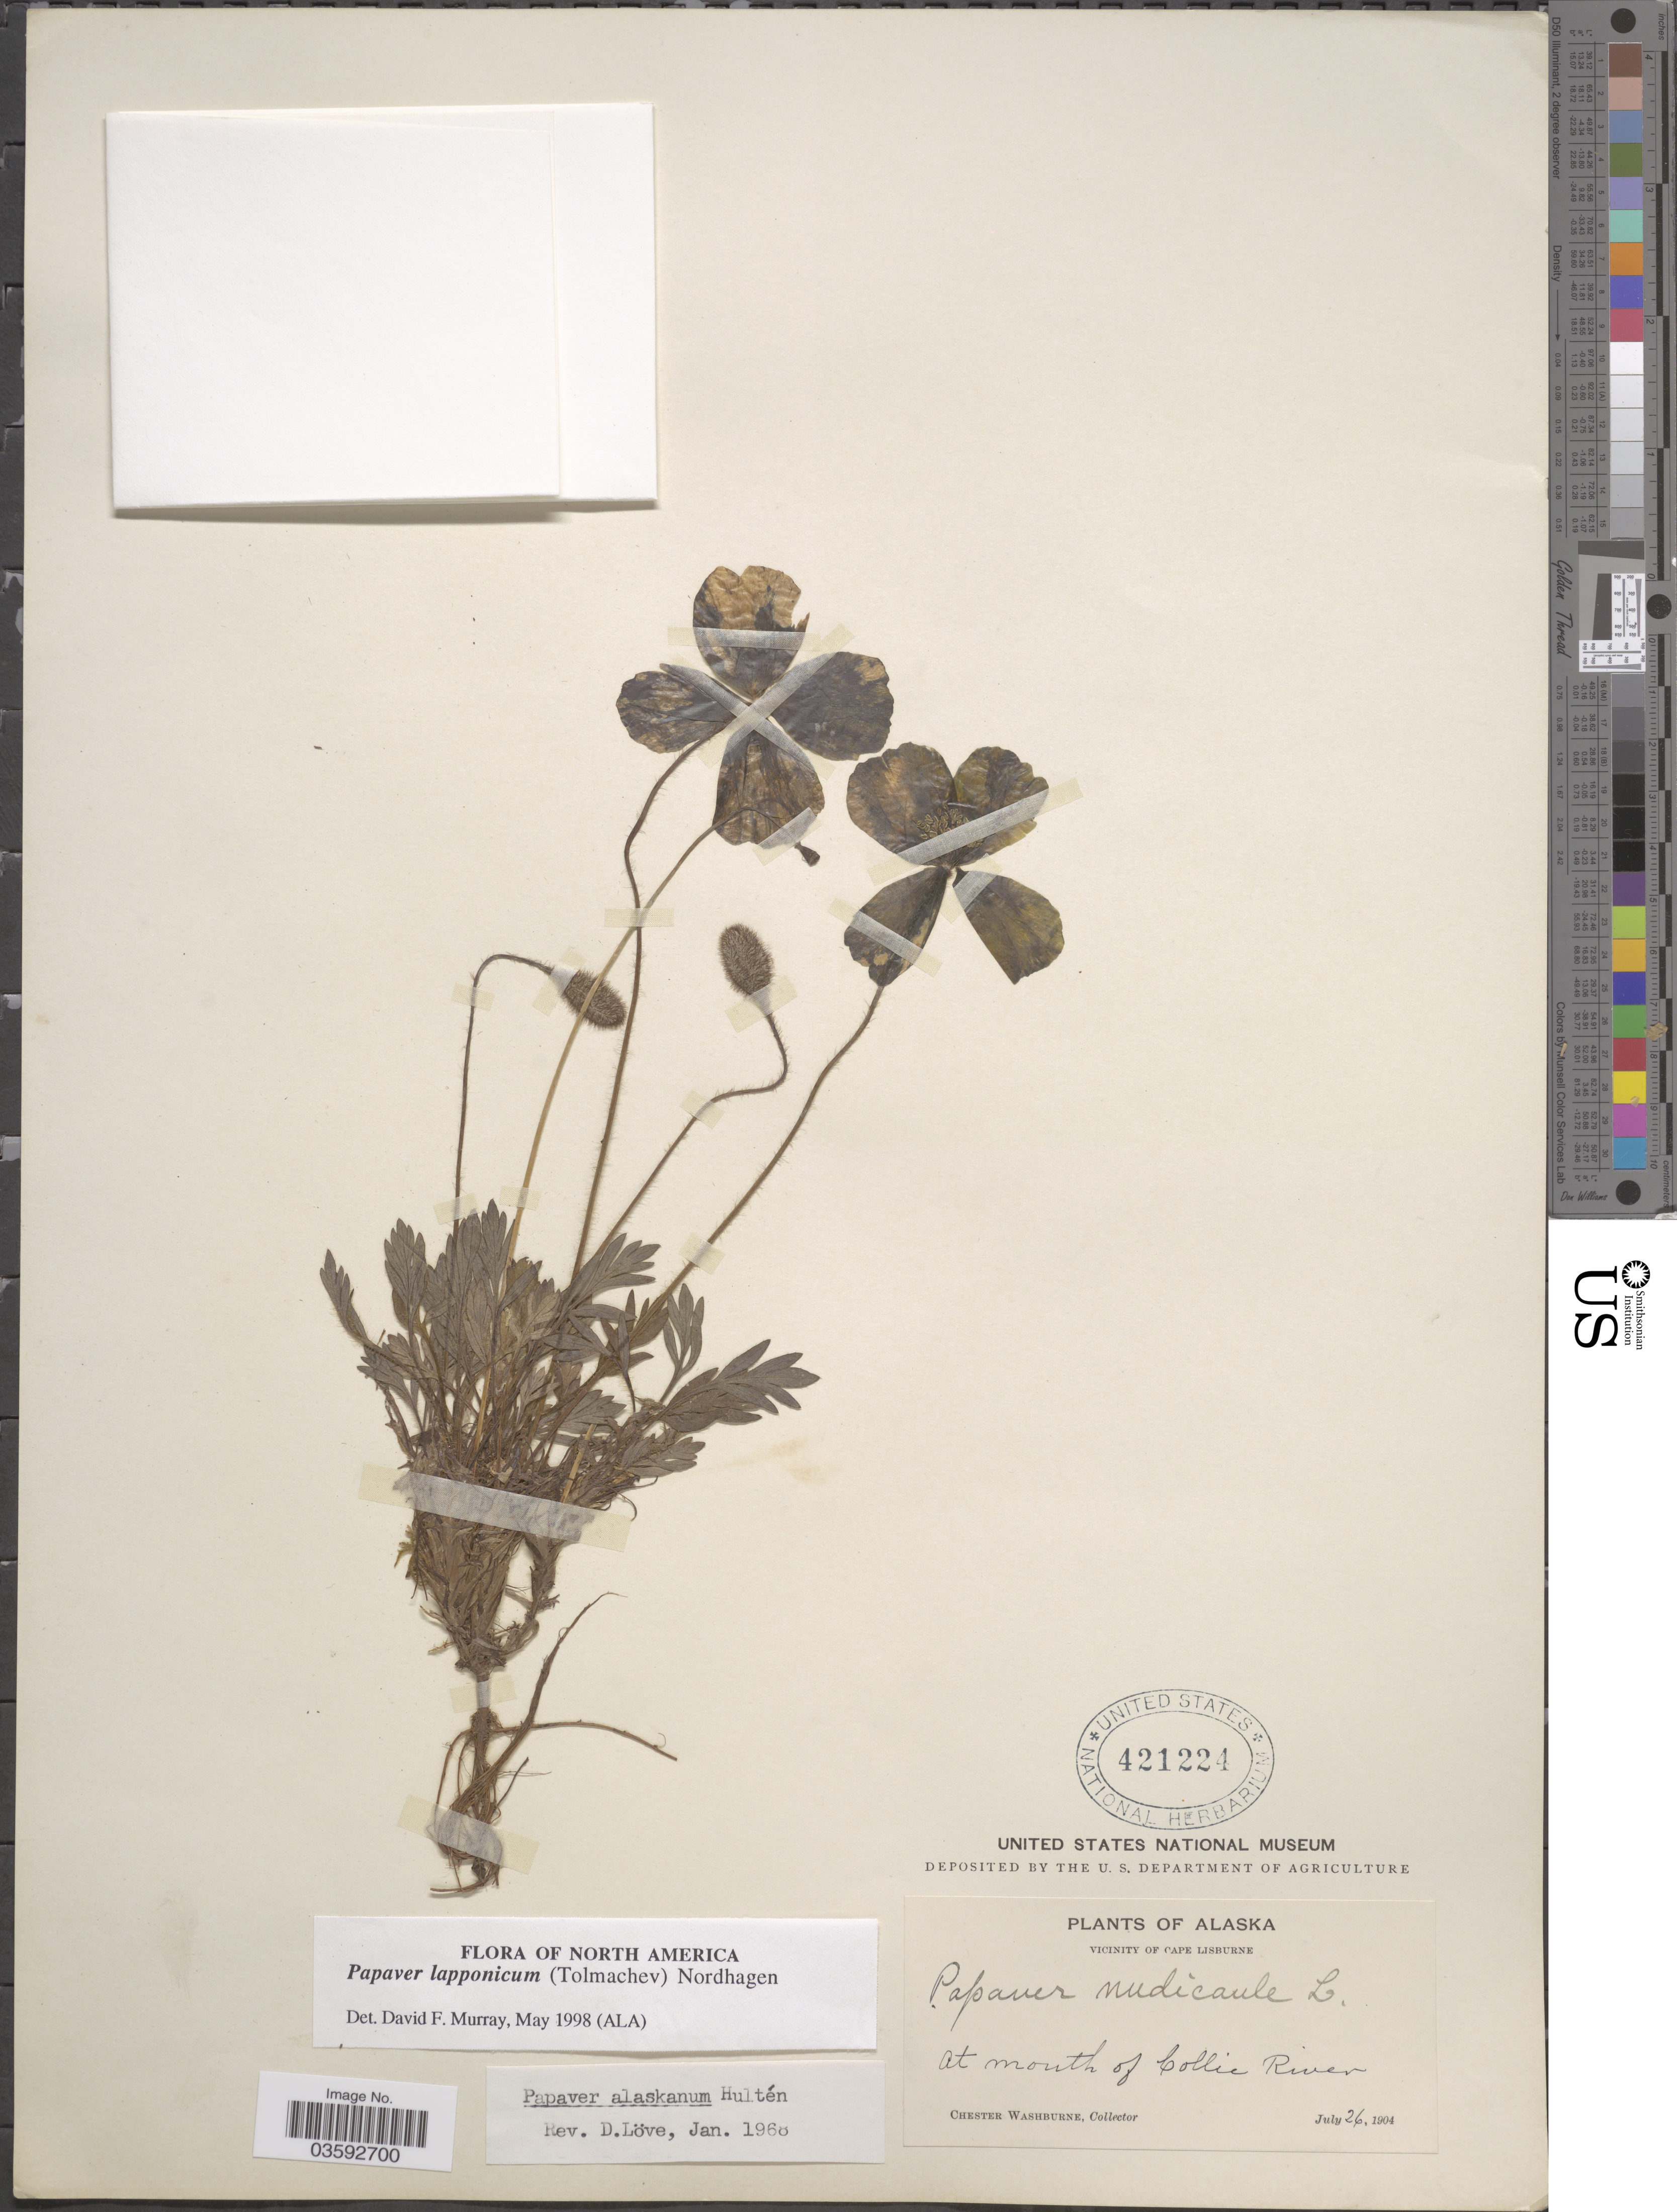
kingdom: Plantae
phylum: Tracheophyta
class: Magnoliopsida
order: Ranunculales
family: Papaveraceae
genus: Papaver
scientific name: Papaver lapponicum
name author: (Tolm.) Nordh.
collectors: C. Washburne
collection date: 1904-07-26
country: United States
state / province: Alaska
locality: Vicinity of Cape Lisburne. At mouth of Collie River.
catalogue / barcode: US 421224